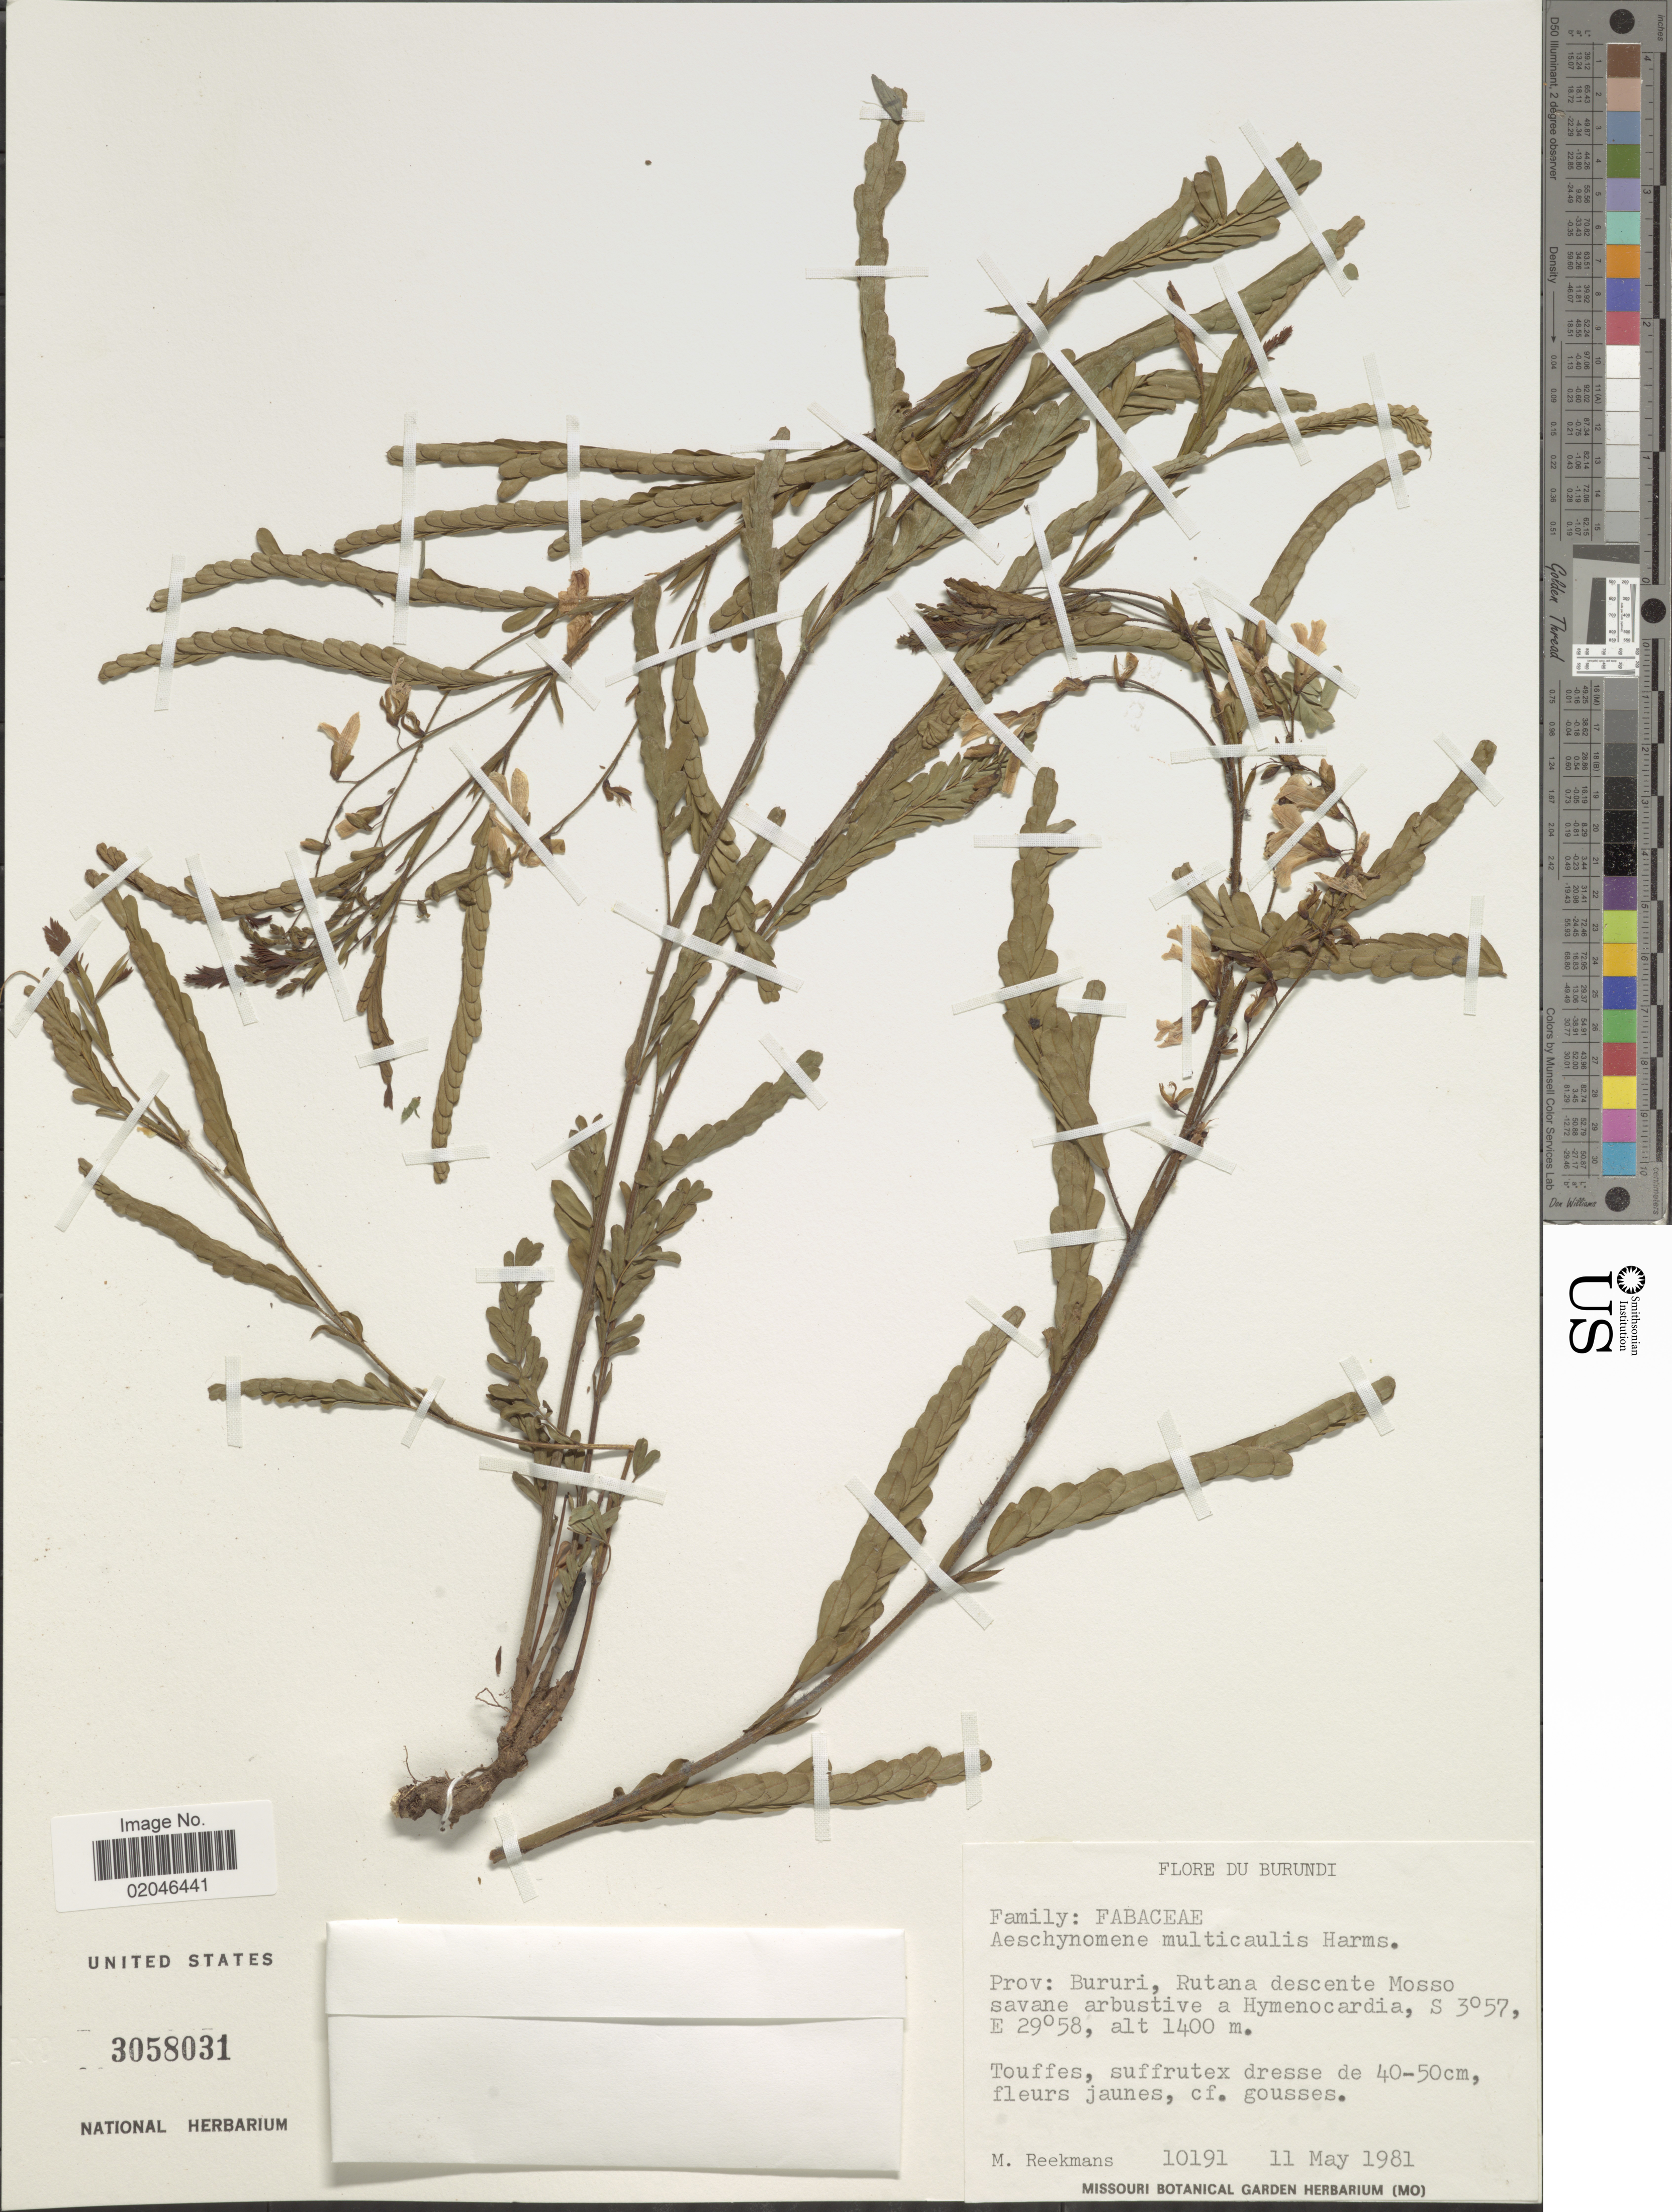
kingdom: Plantae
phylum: Tracheophyta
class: Magnoliopsida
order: Fabales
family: Fabaceae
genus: Aeschynomene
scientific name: Aeschynomene multicaulis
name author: Harms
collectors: M. Reekmans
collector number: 10191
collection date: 1981-05-11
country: Burundi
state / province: Bururi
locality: Prov: Bururi, Rutana descente Mosso savane arbustive a Hymenocardia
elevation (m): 1400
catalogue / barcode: US 3058031